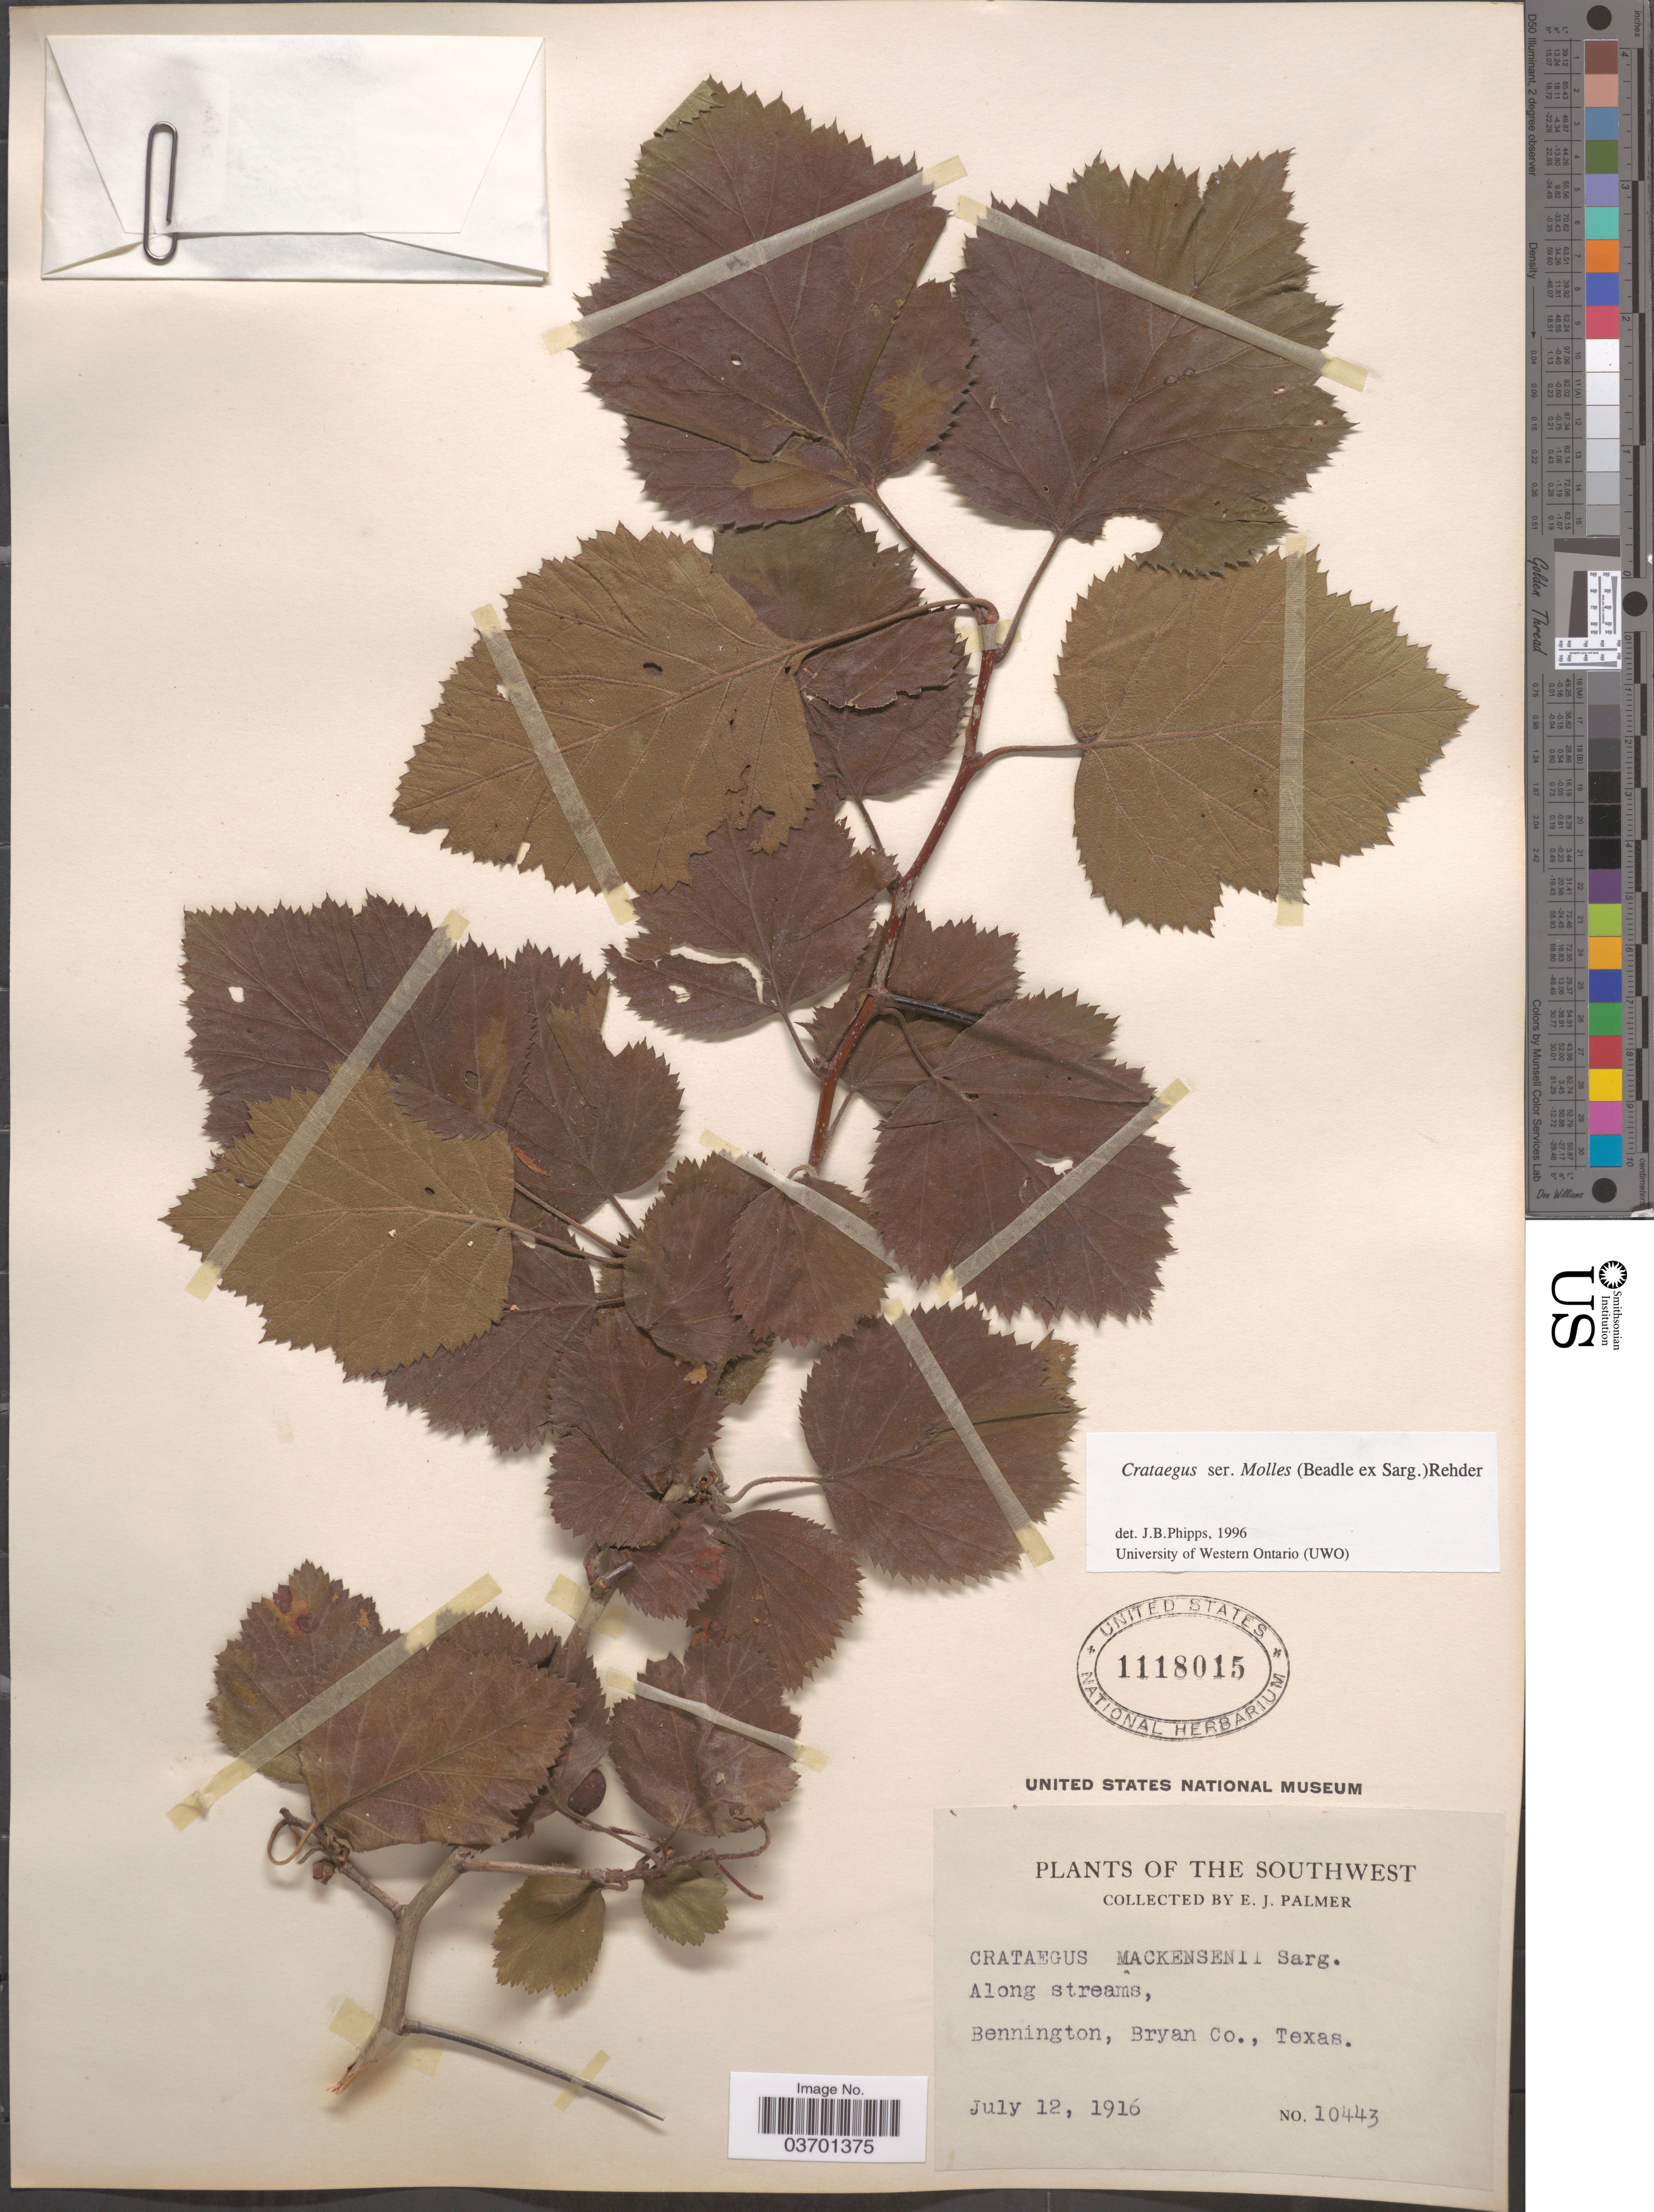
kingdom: Plantae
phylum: Tracheophyta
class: Magnoliopsida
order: Rosales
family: Rosaceae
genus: Crataegus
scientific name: Crataegus pruinosa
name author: (H.L. Wendl.) K. Koch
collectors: E. J. Palmer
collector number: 10443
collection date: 1916-07-12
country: United States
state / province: Texas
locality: The Southwest. Bennington, Bryan Co.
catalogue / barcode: US 1118015